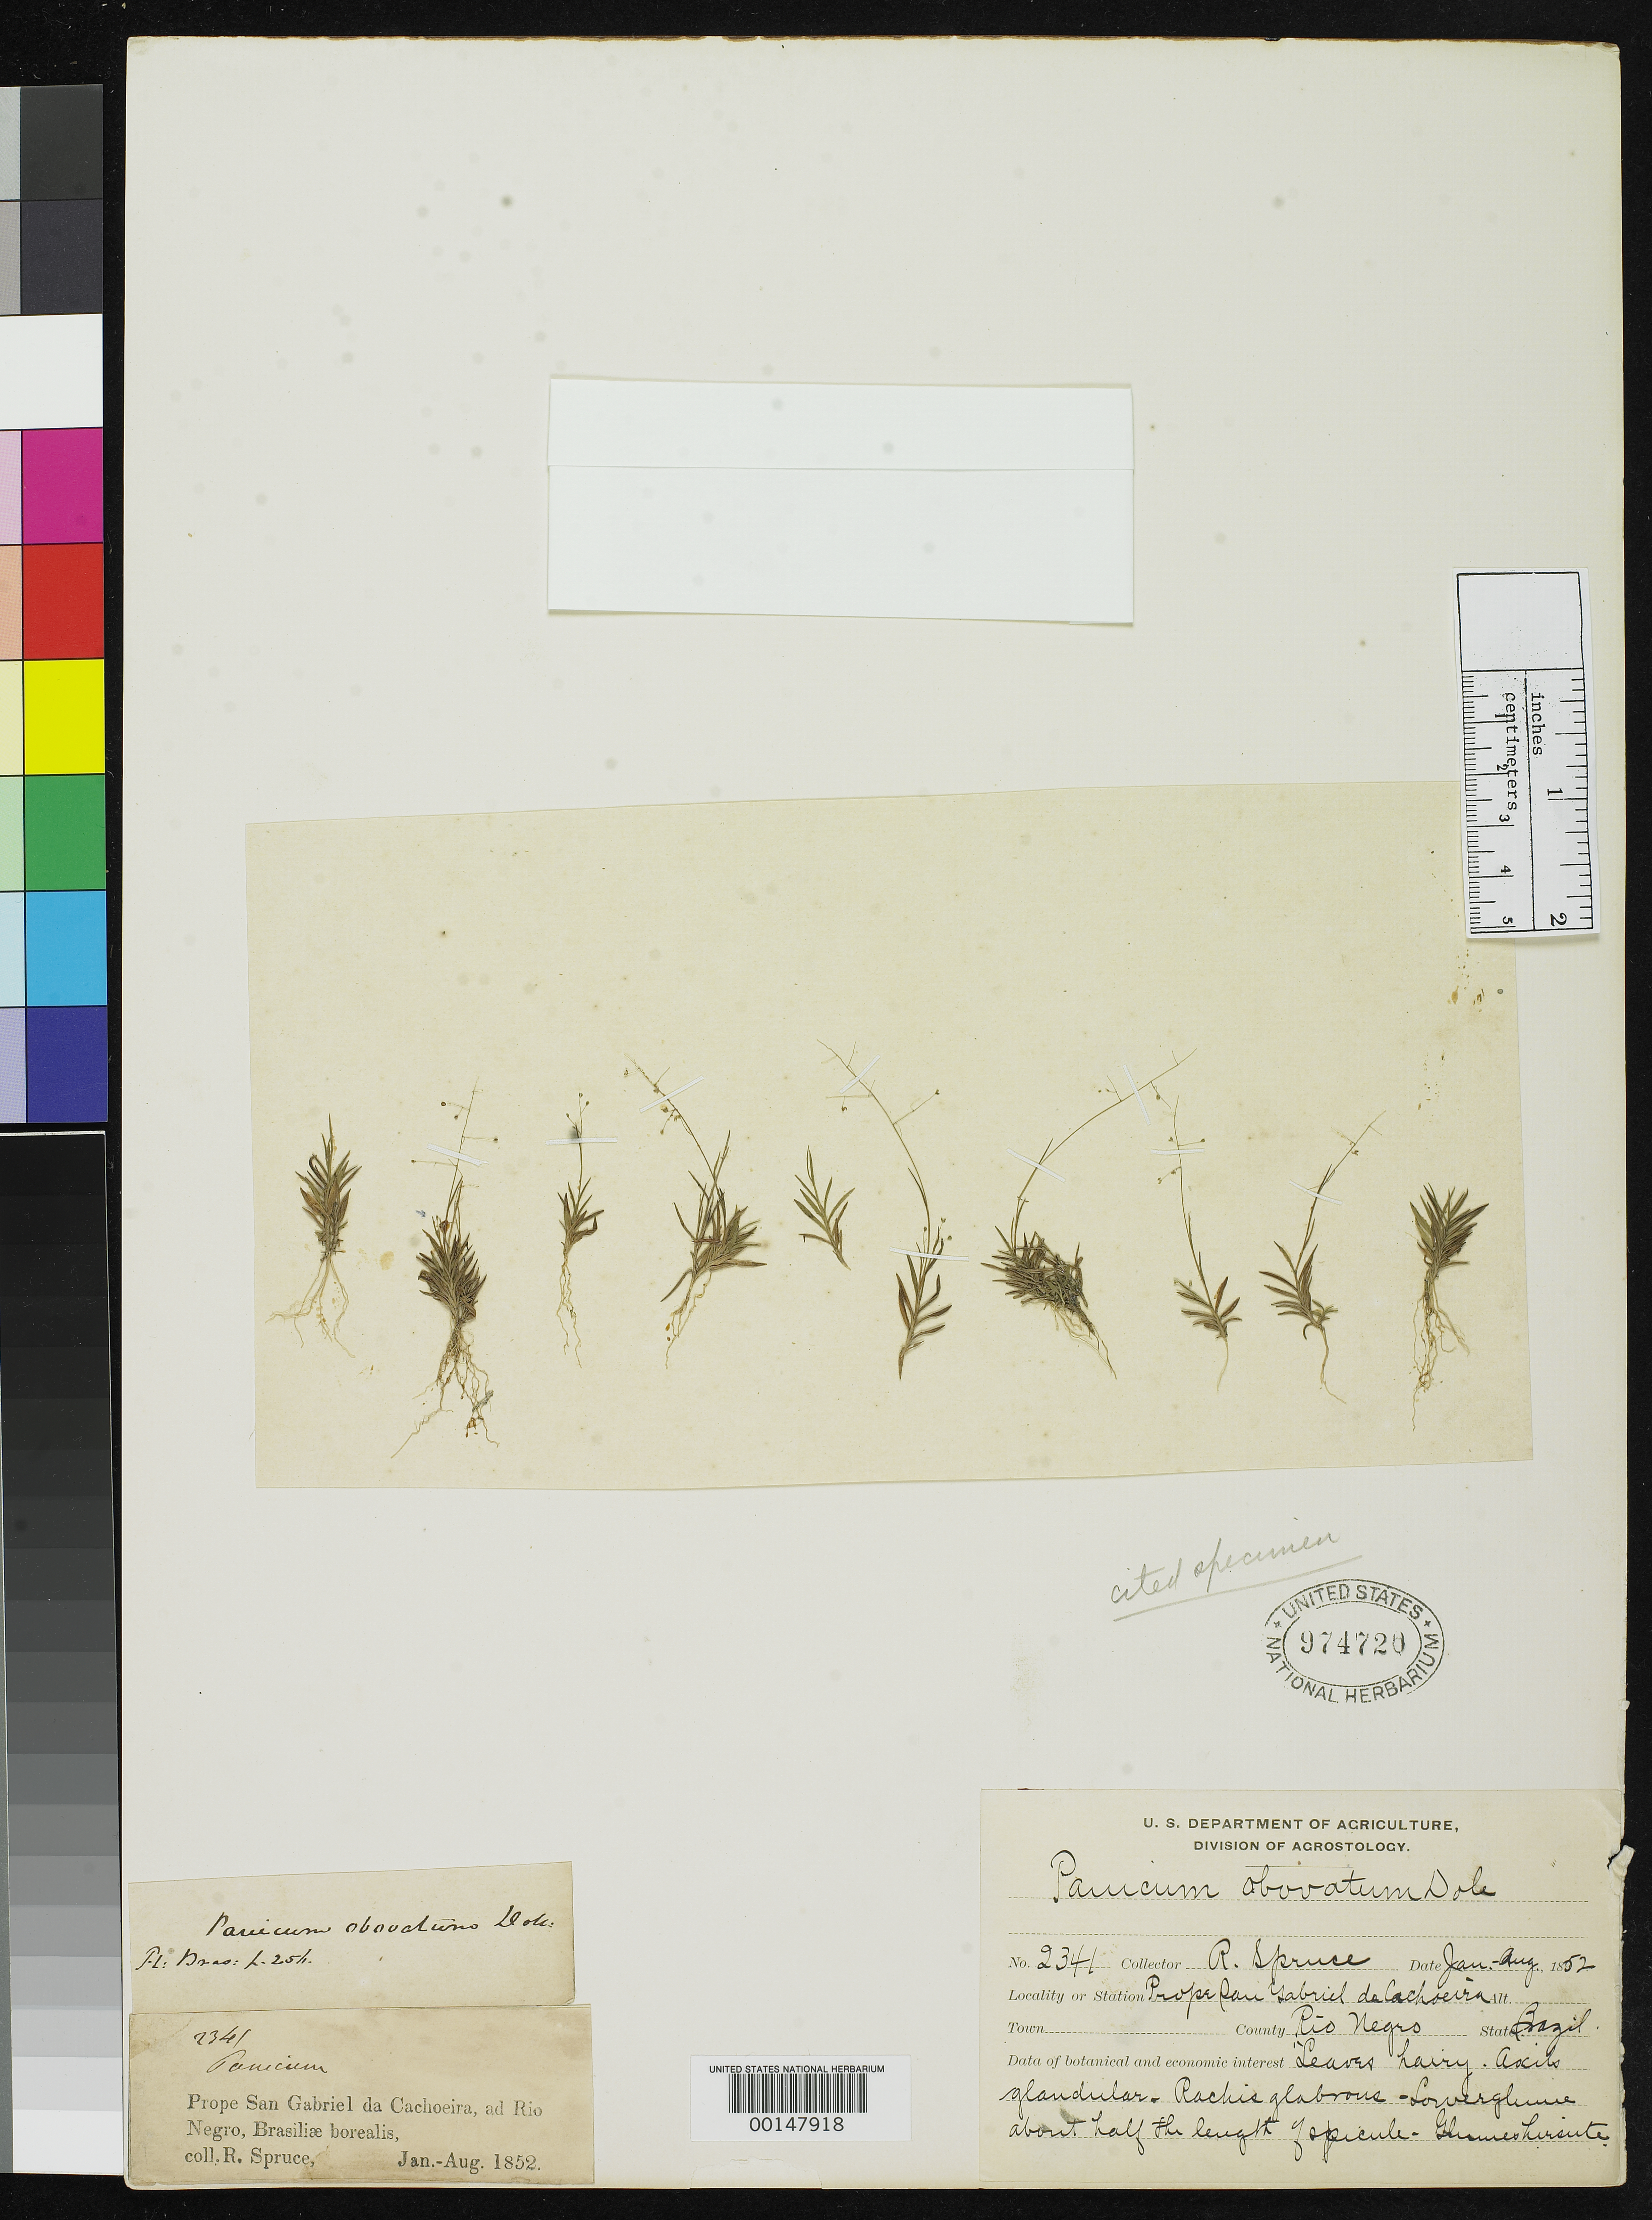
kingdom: Plantae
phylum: Tracheophyta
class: Liliopsida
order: Poales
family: Poaceae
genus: Panicum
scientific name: Panicum obovatum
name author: Döll in Mart.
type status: Isotype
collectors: R. Spruce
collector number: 2341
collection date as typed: Jan 1852 to -- Oct 1852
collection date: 1852-01/1852-10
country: Brazil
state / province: Amazonas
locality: Rio Negro, near San Gabriel da Cachoeira.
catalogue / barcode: US 974720